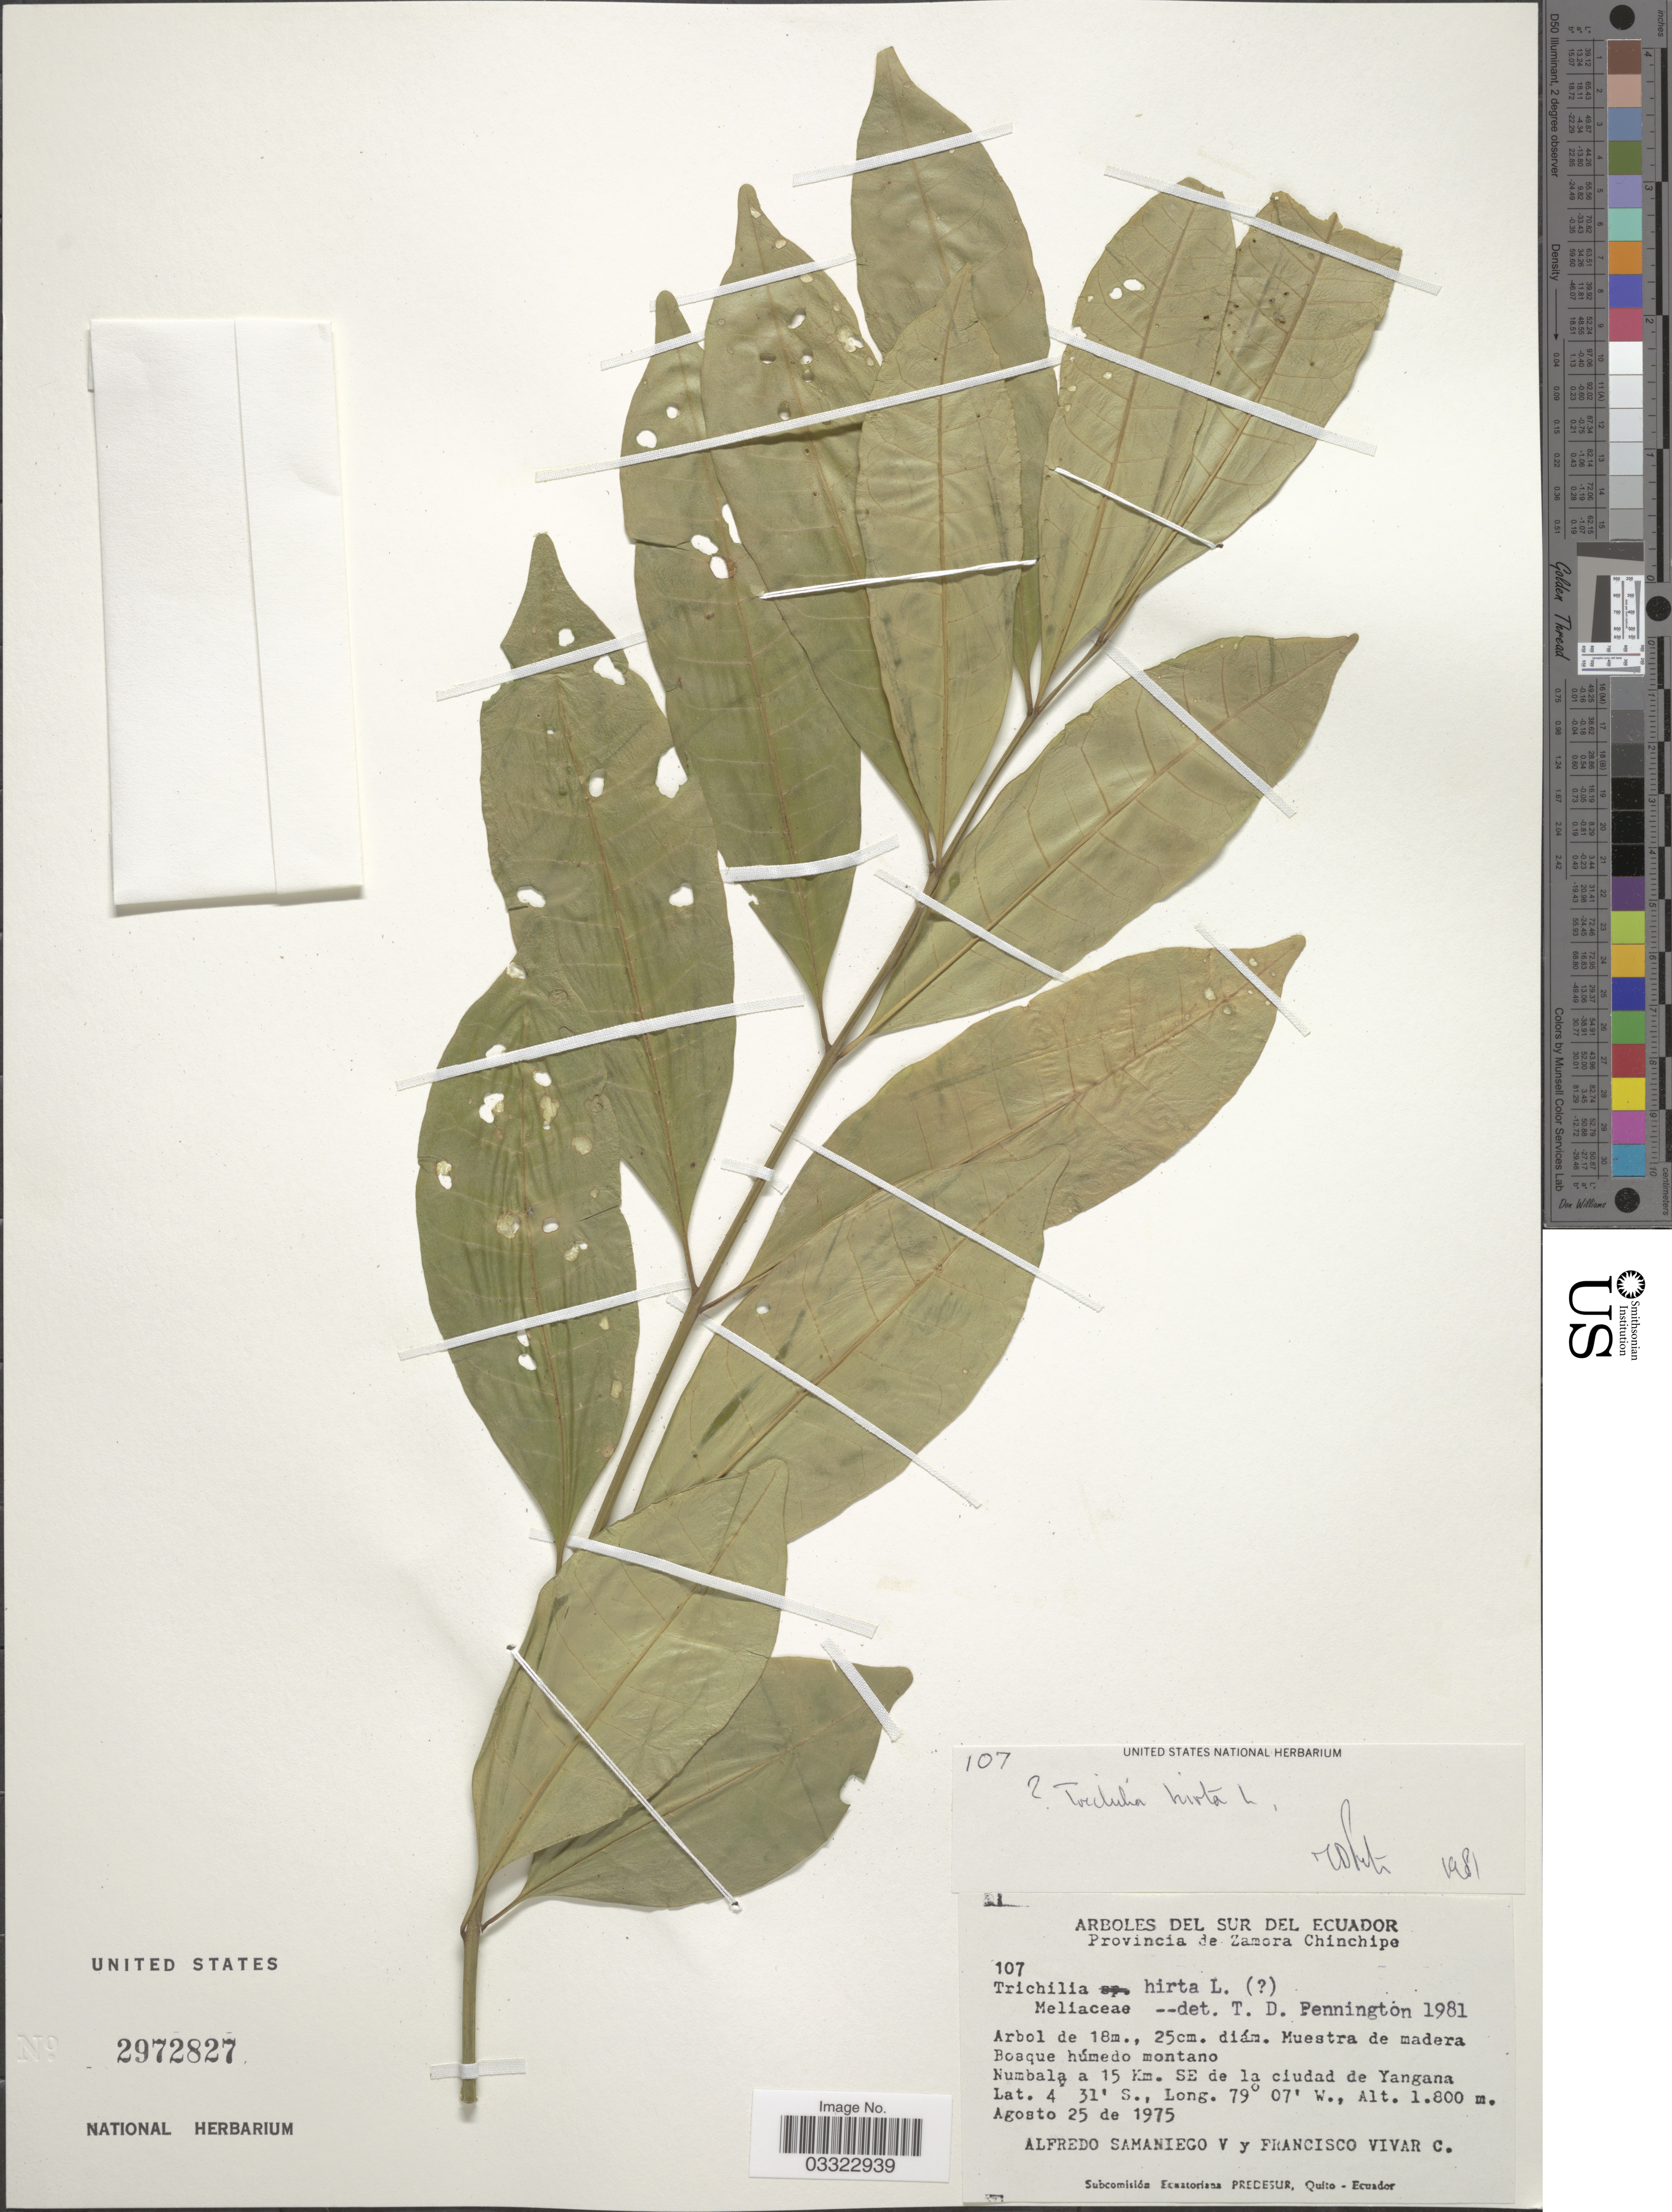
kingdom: Plantae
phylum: Tracheophyta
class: Magnoliopsida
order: Sapindales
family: Meliaceae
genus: Trichilia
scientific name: Trichilia hirta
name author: L.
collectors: A. V. Samaniego & F. A. Vivar C.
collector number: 107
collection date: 1975-08-25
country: Ecuador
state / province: Zamora-Chinchipe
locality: Arboles del Sur del Ecuador, Numbala a 15 Km. SE de la ciudad de Yangana.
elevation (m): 1800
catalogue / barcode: US 2972827